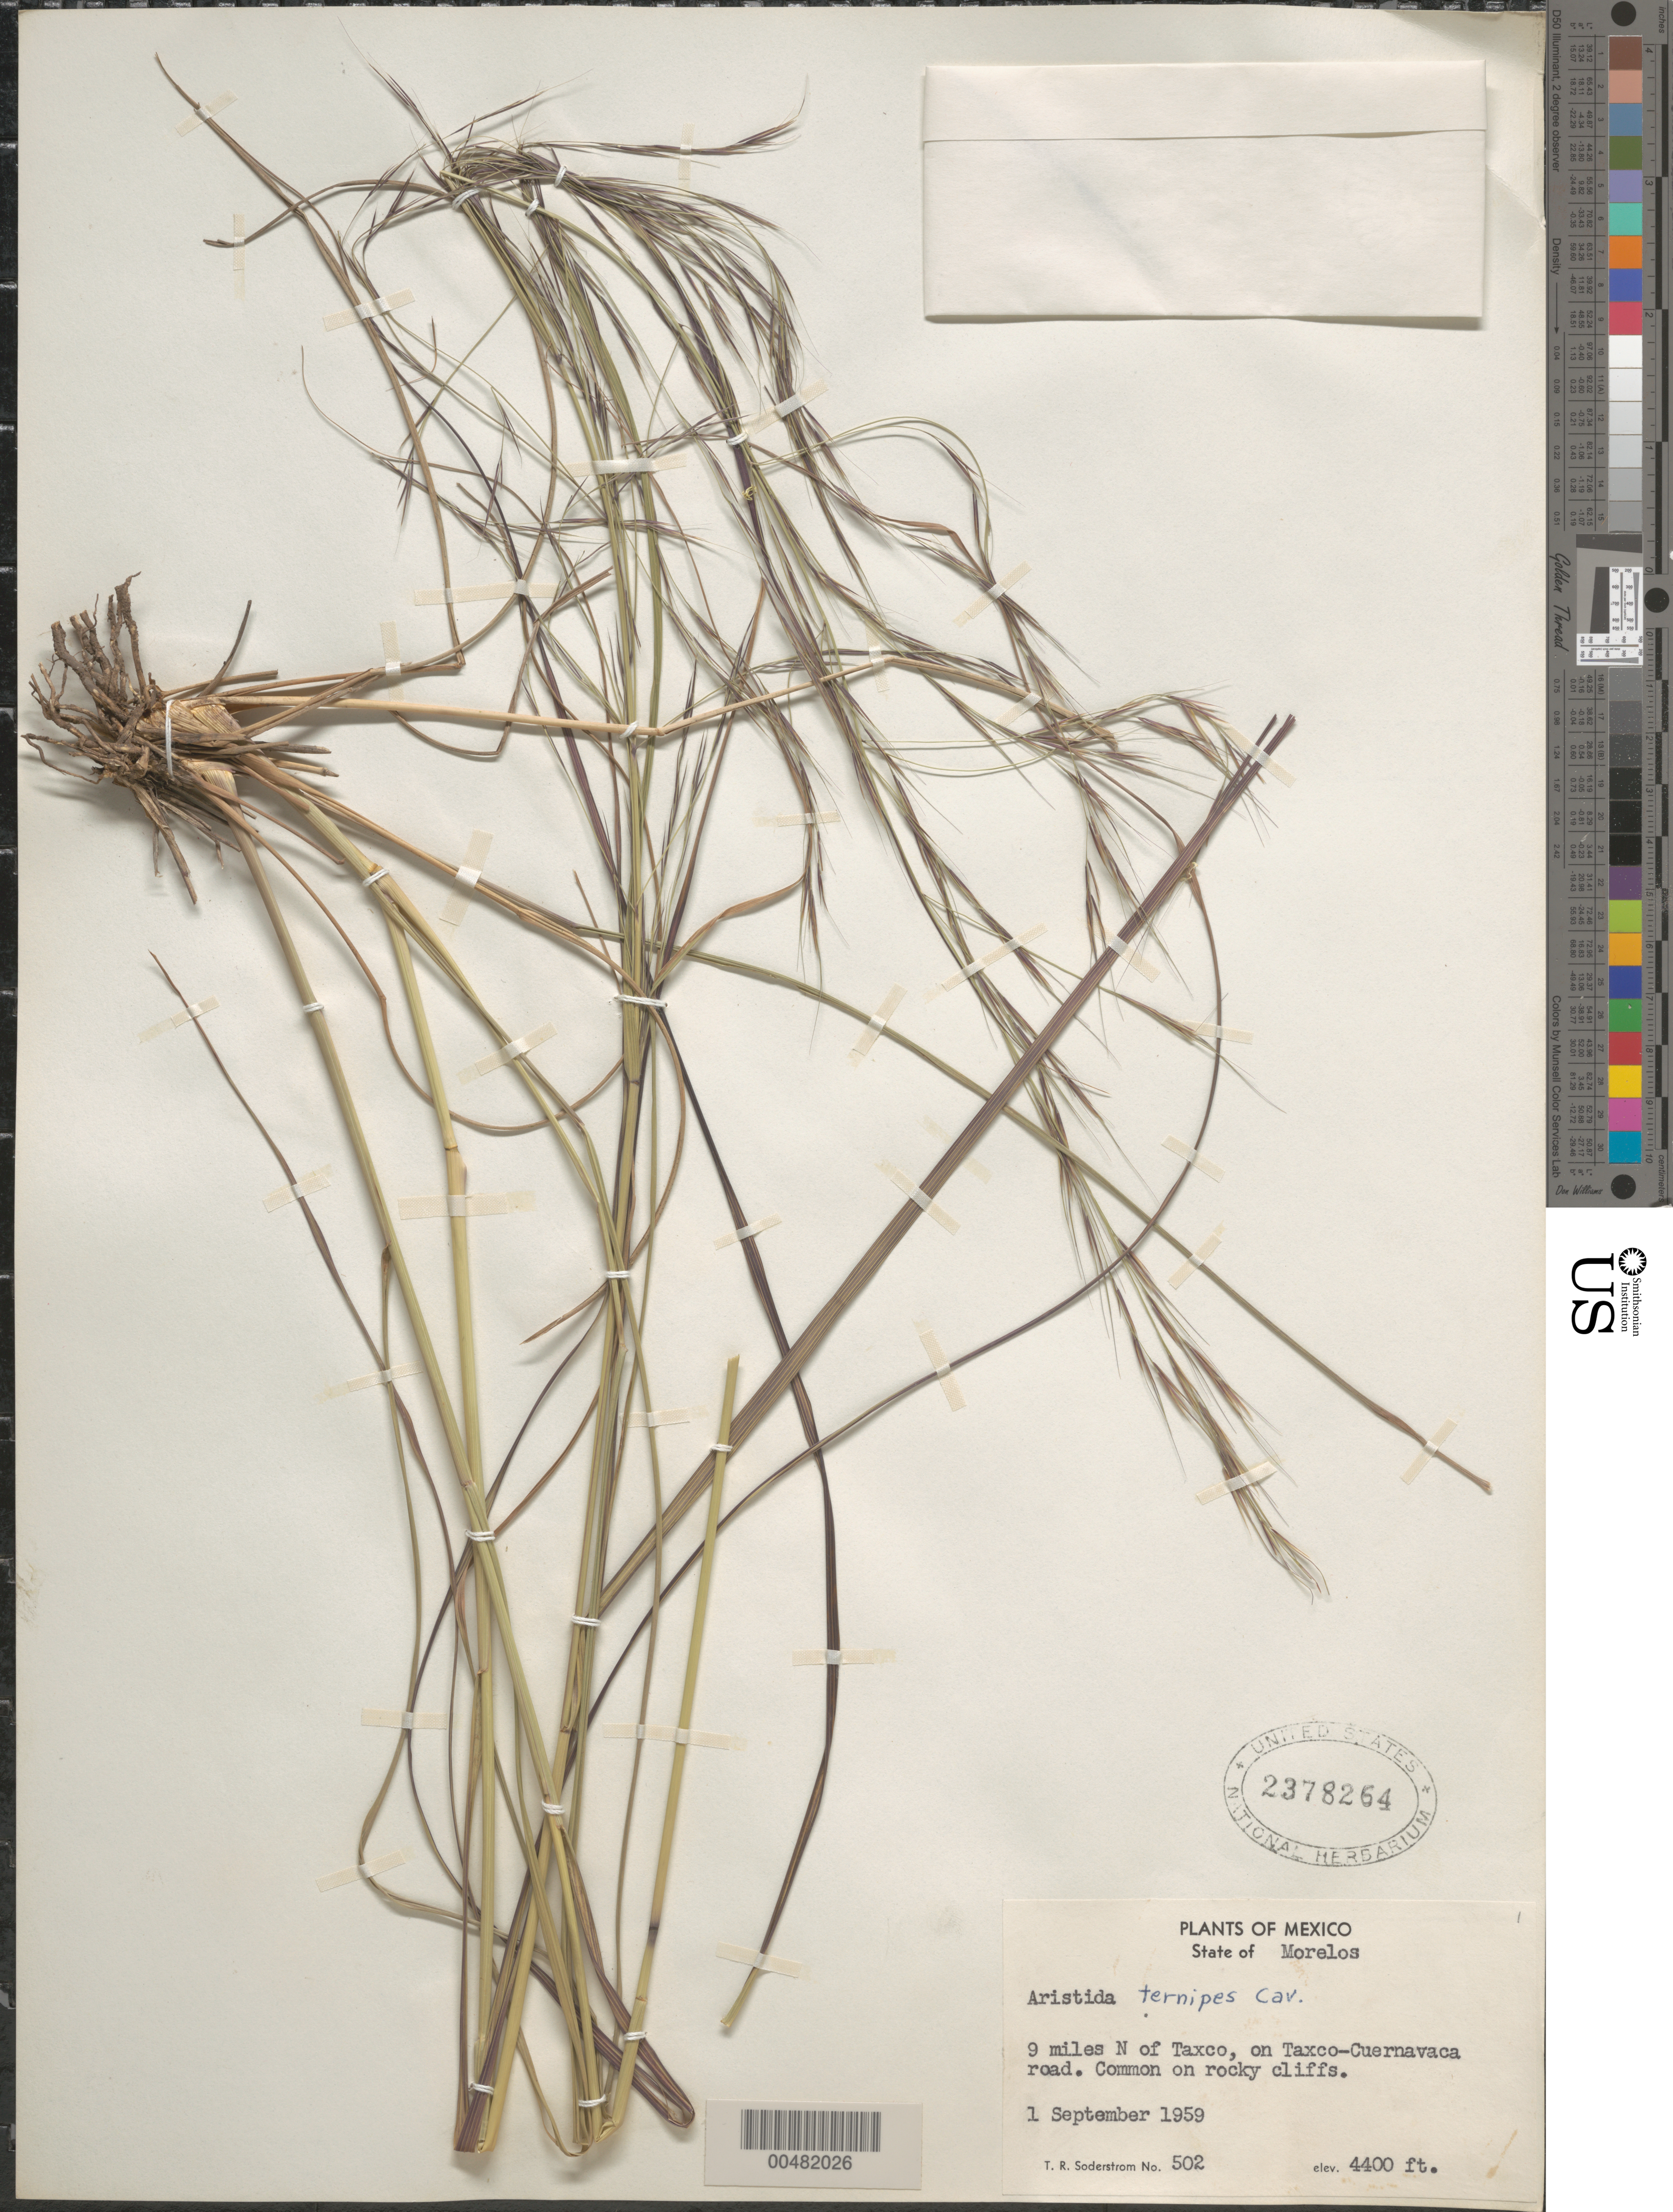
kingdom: Plantae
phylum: Tracheophyta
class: Liliopsida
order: Poales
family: Poaceae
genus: Aristida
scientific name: Aristida ternipes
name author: Cav.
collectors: T. R. Soderstrom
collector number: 502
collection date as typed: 1 Sep 1959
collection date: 1959-09-01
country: Mexico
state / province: Morelos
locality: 9 mi N of Taxco, on Taxco - Cuernavaca road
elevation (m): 1341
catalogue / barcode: US 2378264